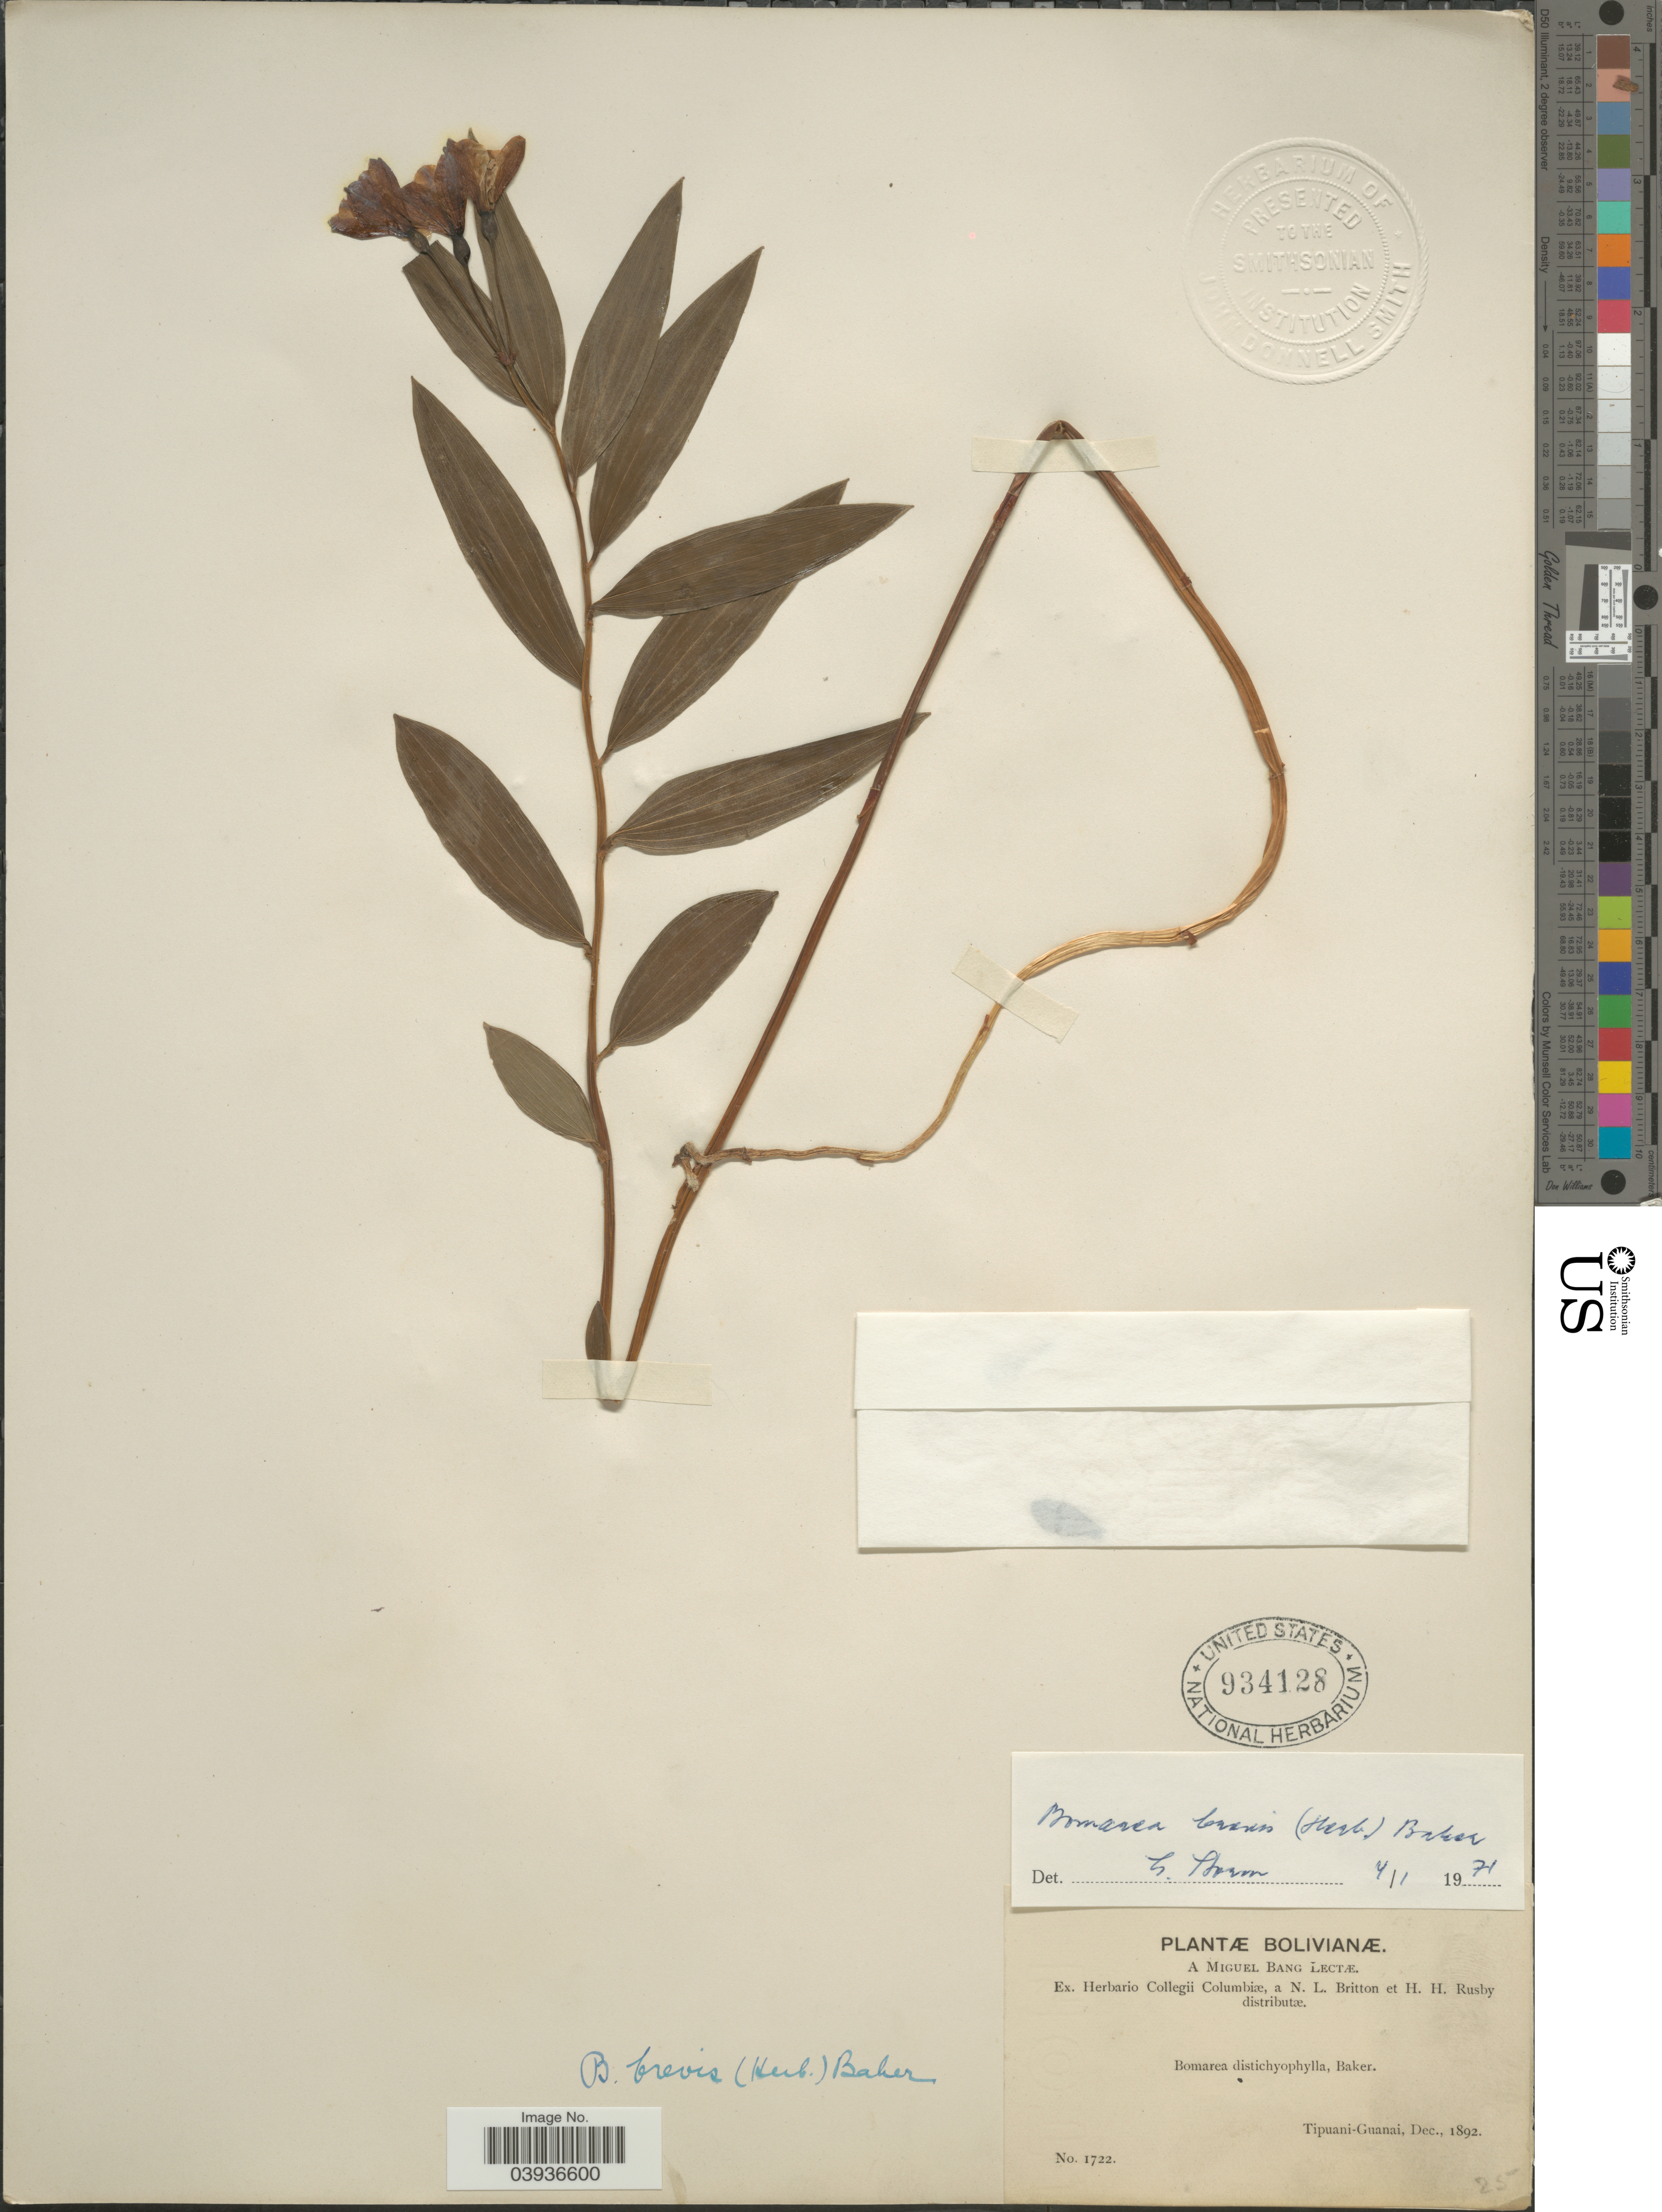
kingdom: Plantae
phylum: Tracheophyta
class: Liliopsida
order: Liliales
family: Alstroemeriaceae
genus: Bomarea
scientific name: Bomarea brevis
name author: (Herb.) Baker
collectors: M. Bang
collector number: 1722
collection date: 1892-12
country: Bolivia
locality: Bolivianæ. Tipuani-Guanai.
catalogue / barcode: US 934128